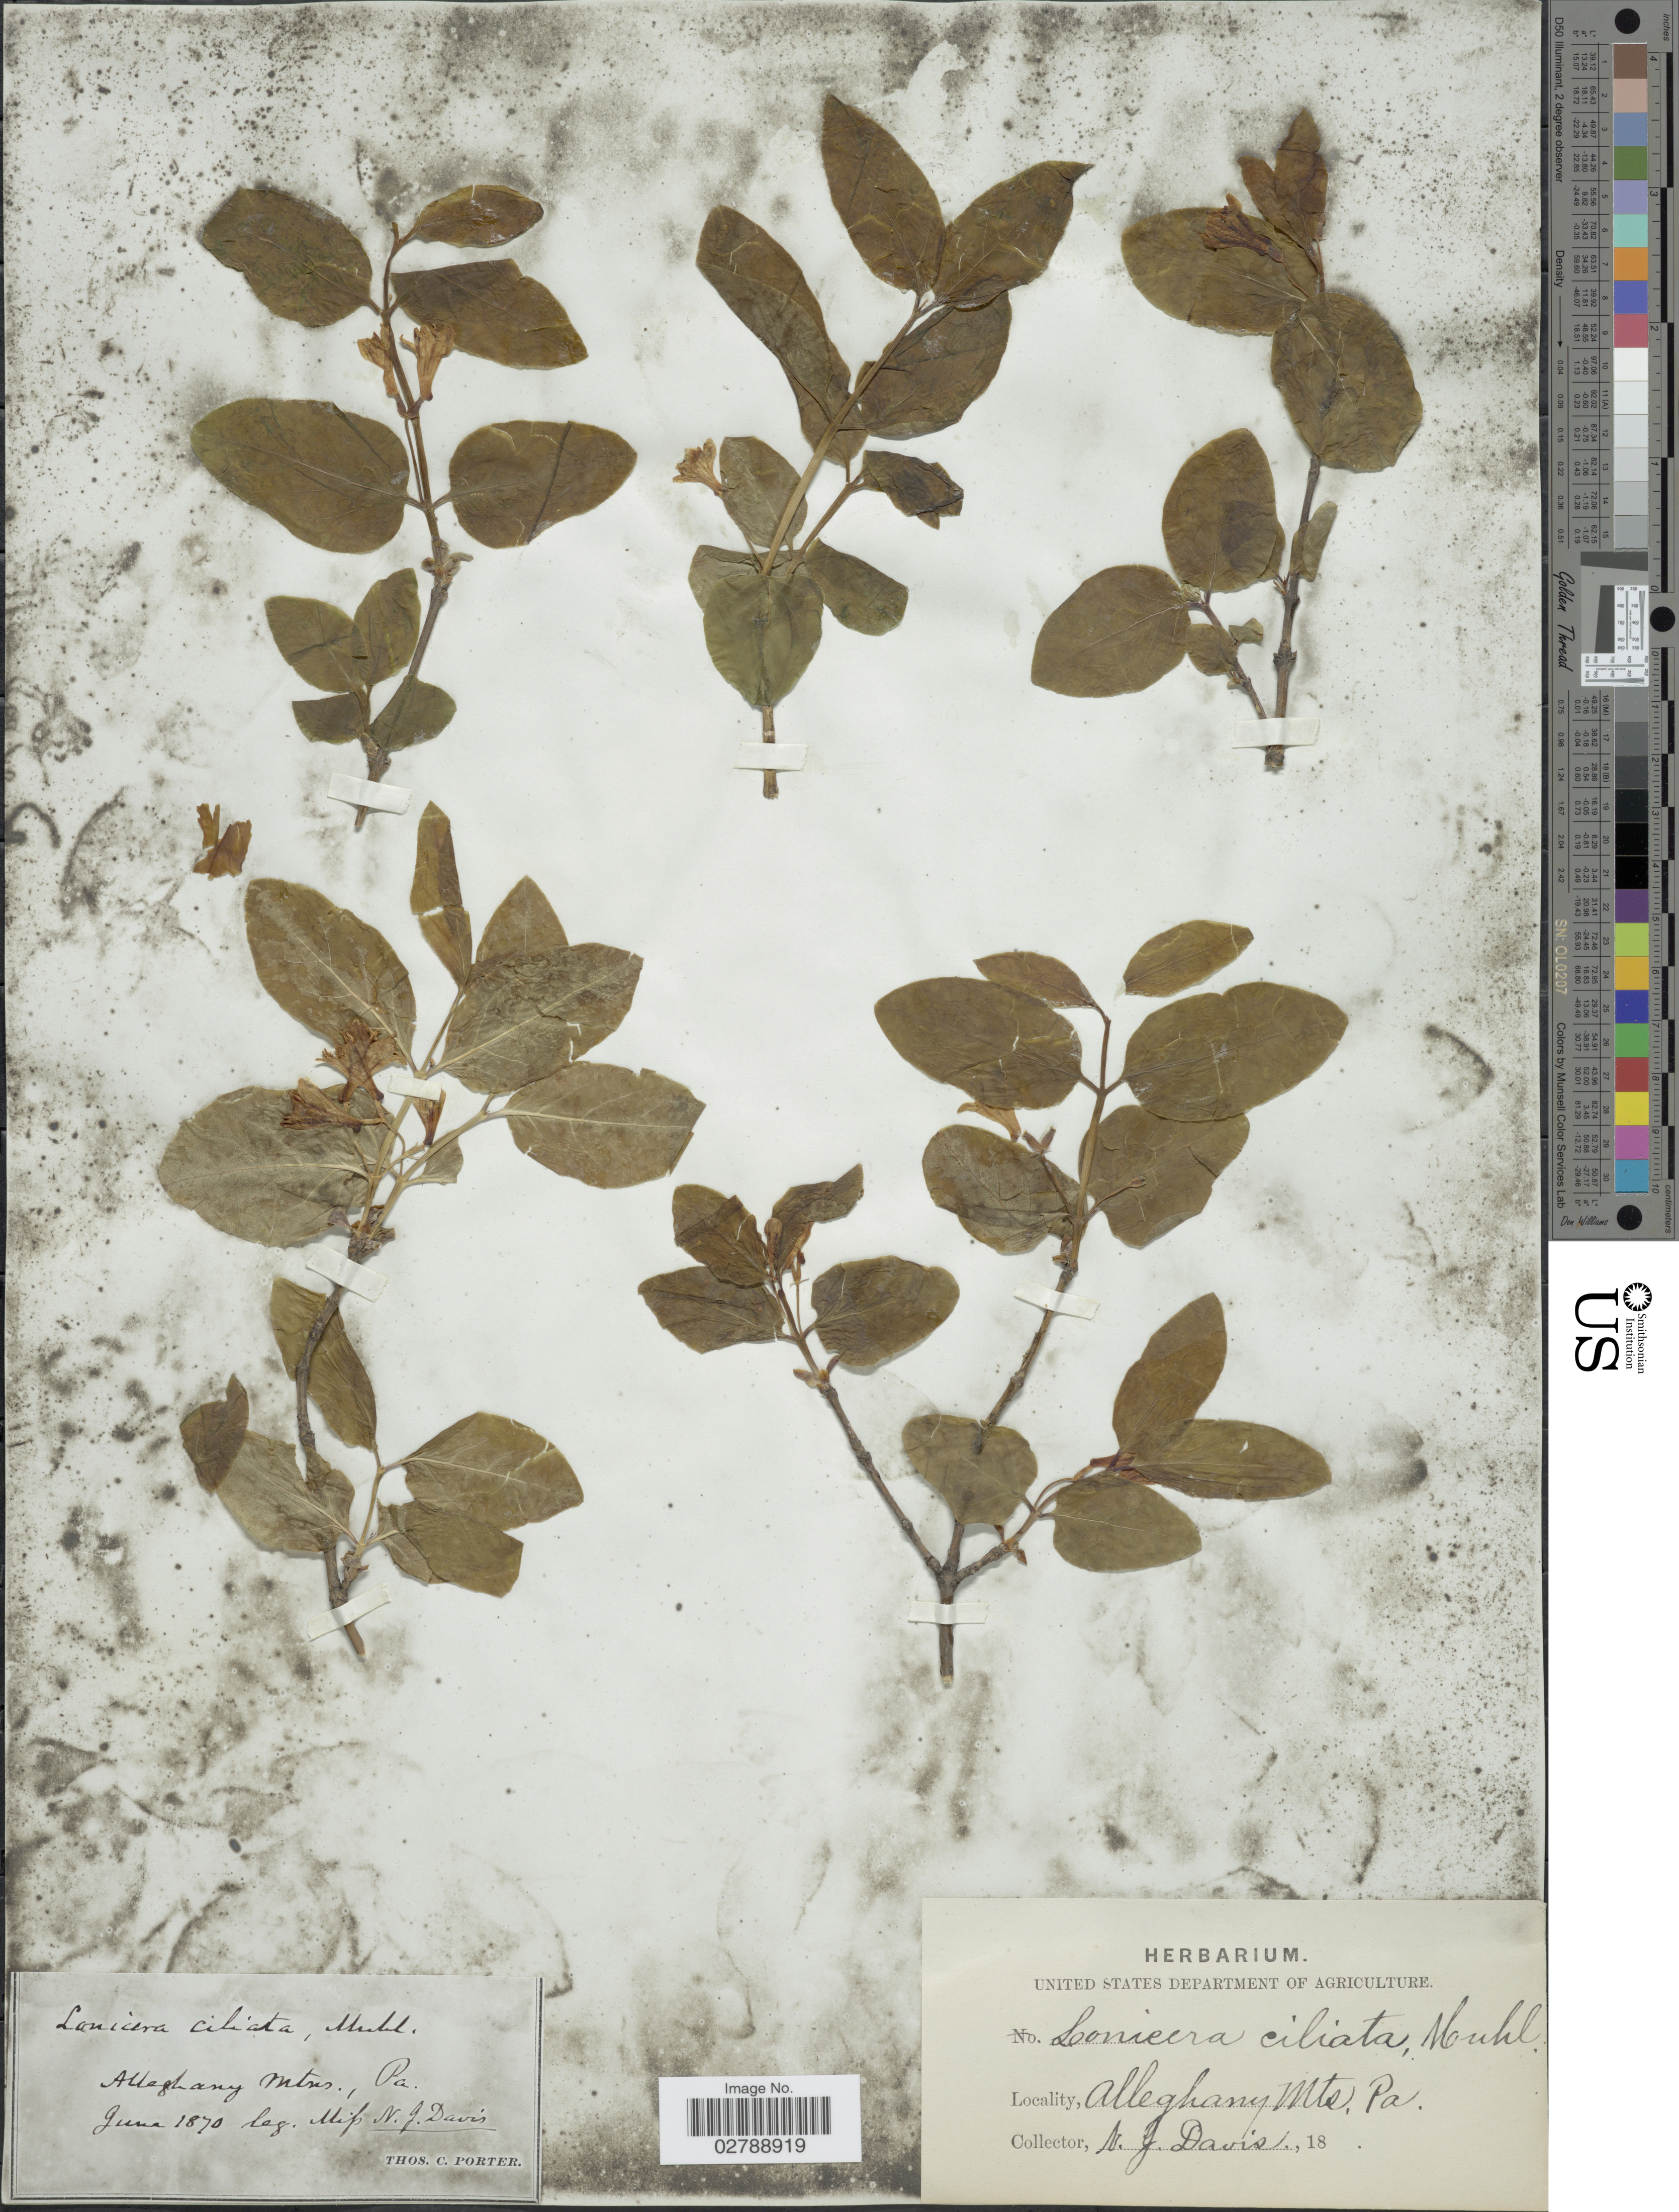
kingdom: Plantae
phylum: Tracheophyta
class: Magnoliopsida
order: Dipsacales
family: Caprifoliaceae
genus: Lonicera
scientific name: Lonicera canadensis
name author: Bartram & W. Bartram ex Marshall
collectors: N. Davis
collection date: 1870-06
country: United States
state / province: Pennsylvania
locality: Alleghany Mtns. Pa.